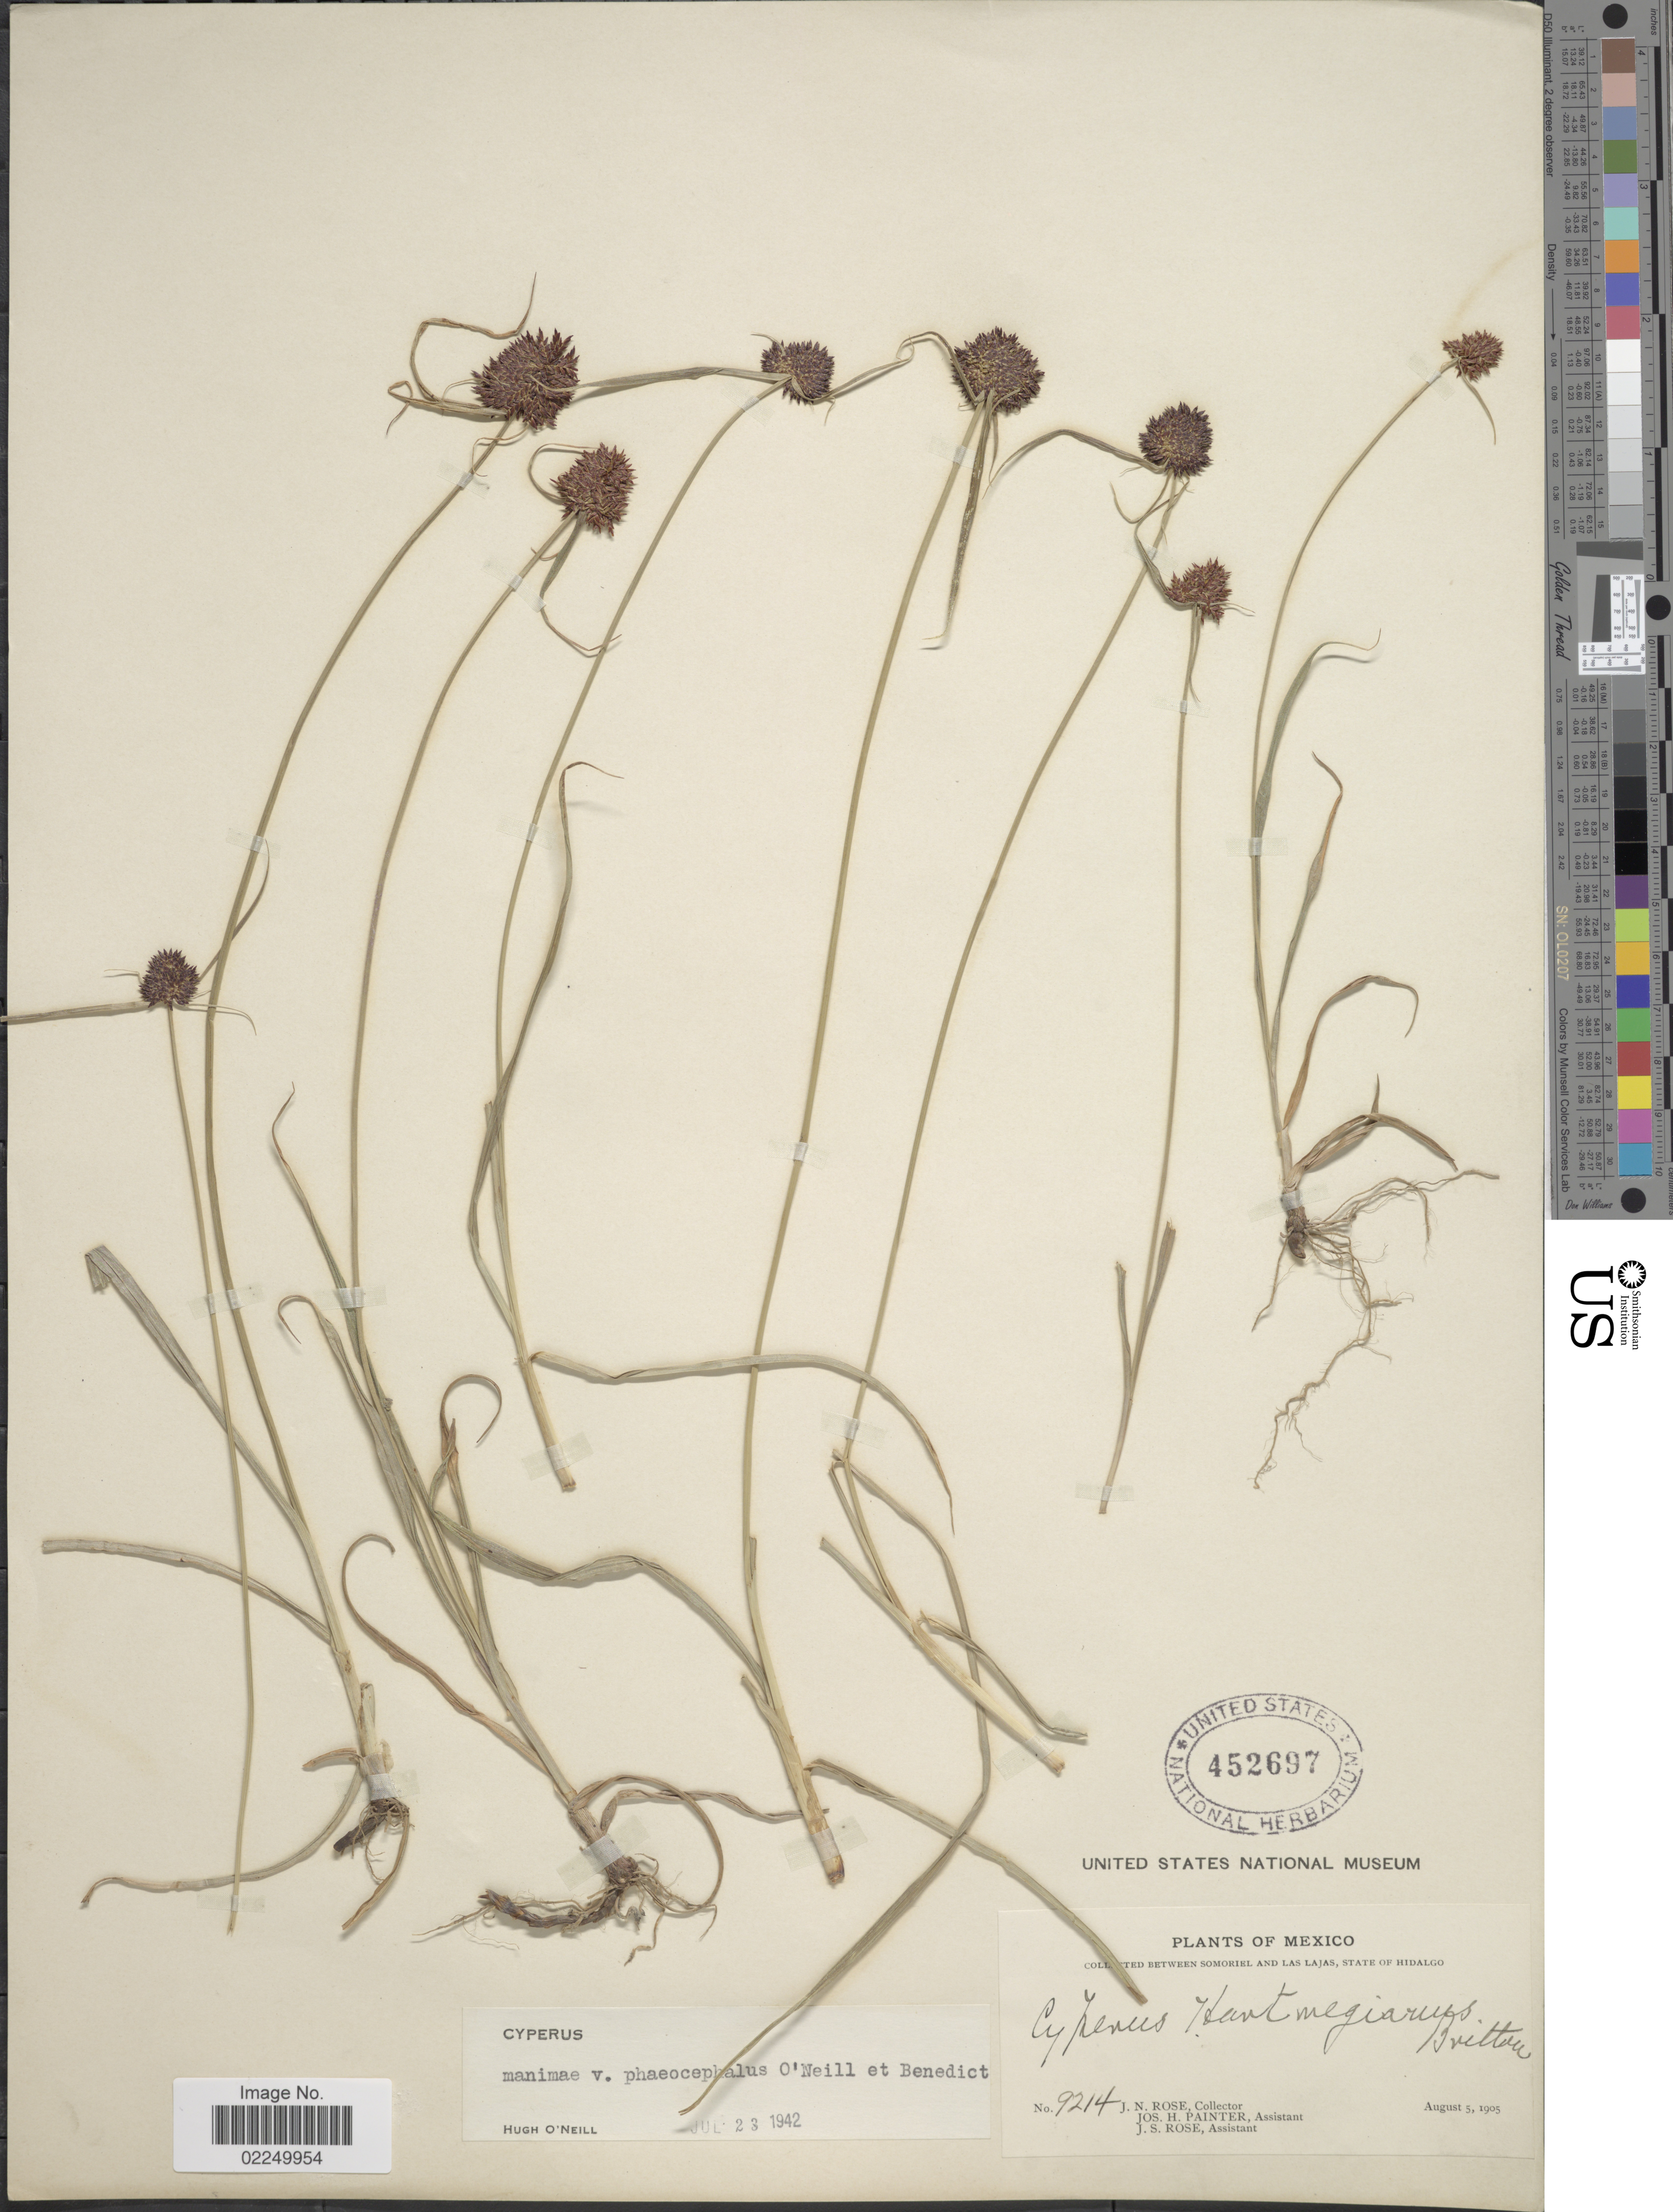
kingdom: Plantae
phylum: Tracheophyta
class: Liliopsida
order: Poales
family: Cyperaceae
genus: Cyperus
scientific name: Cyperus manimae var. manimae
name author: Kunth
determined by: Strong, Mark T., (BOT), Smithsonian Institution - National Museum of Natural History (UNITED STATES)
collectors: J. N. Rose, J. H. Painter & J. S. Rose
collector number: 9214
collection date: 1905-08-05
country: Mexico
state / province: Hidalgo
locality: Between Somoriel and Las Lajas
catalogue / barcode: US 452697